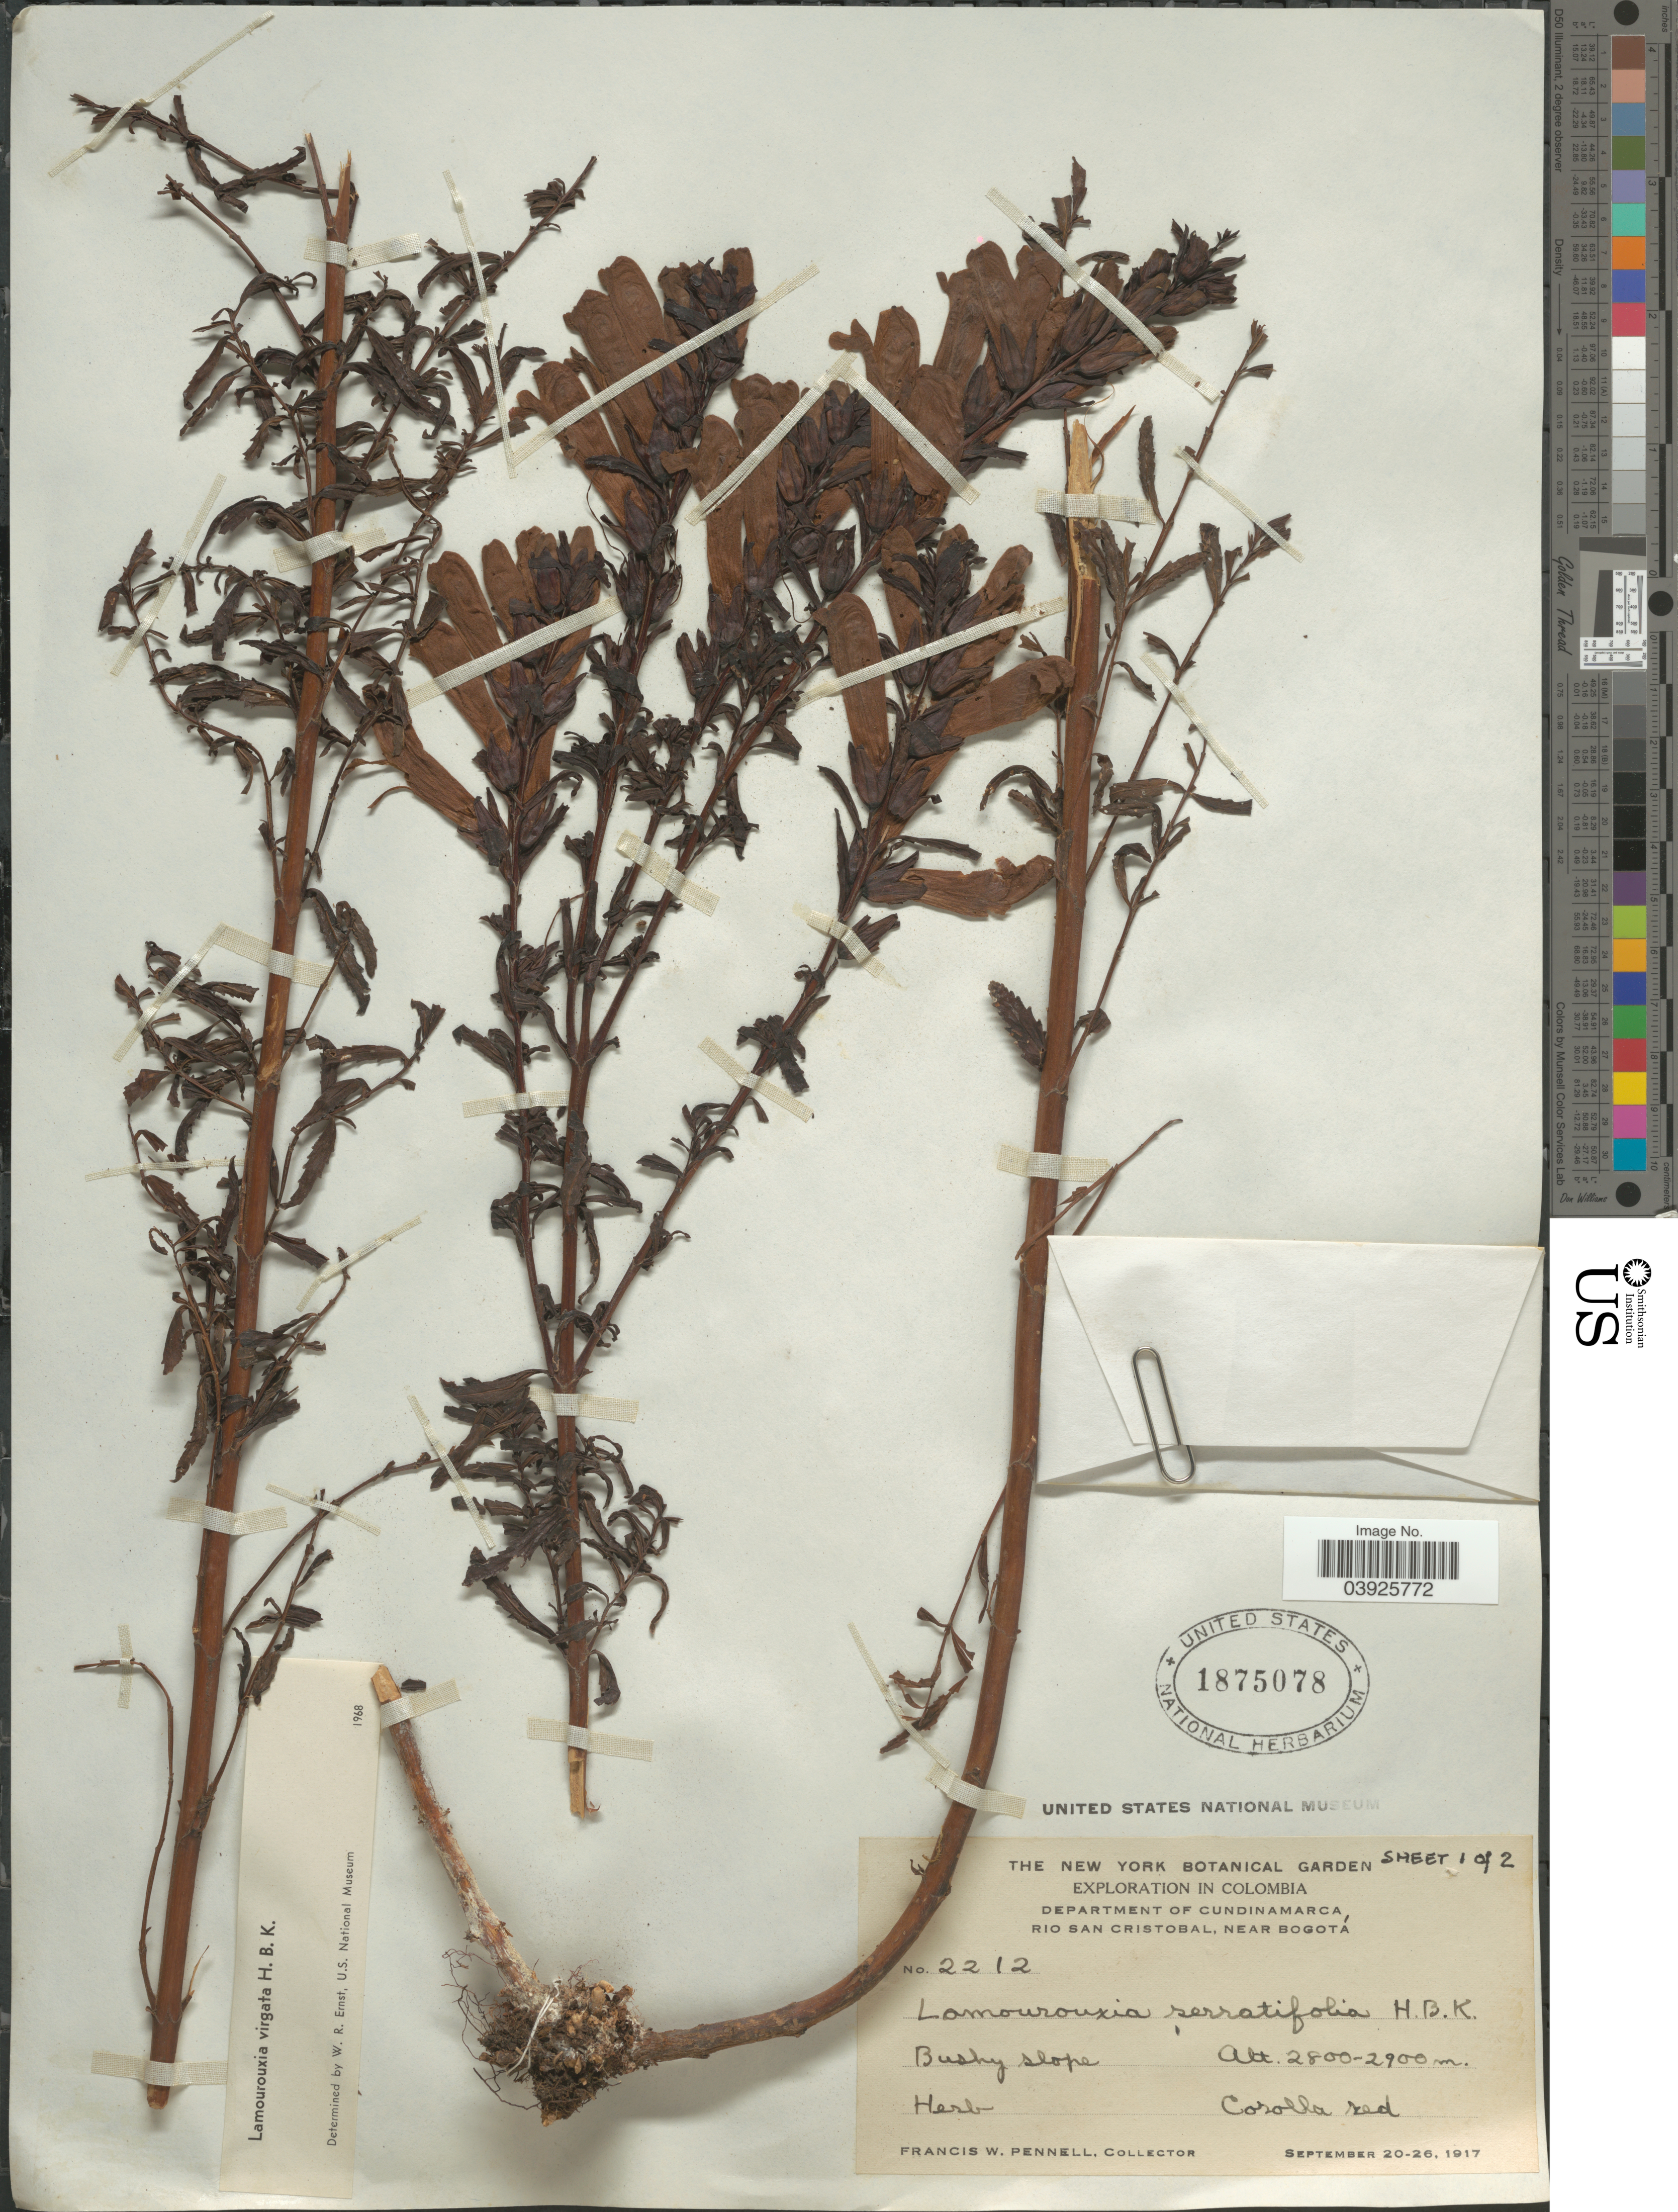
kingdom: Plantae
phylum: Tracheophyta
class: Magnoliopsida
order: Lamiales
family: Orobanchaceae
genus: Lamourouxia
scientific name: Lamourouxia virgata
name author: Kunth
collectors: F. W. Pennell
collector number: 2212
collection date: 1917-09-20/1917-09-26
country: Colombia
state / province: Cundinamarca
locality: Department of Cundinamarca, Rio San Cristobal, Near Bogota.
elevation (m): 2800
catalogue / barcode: US 1875078